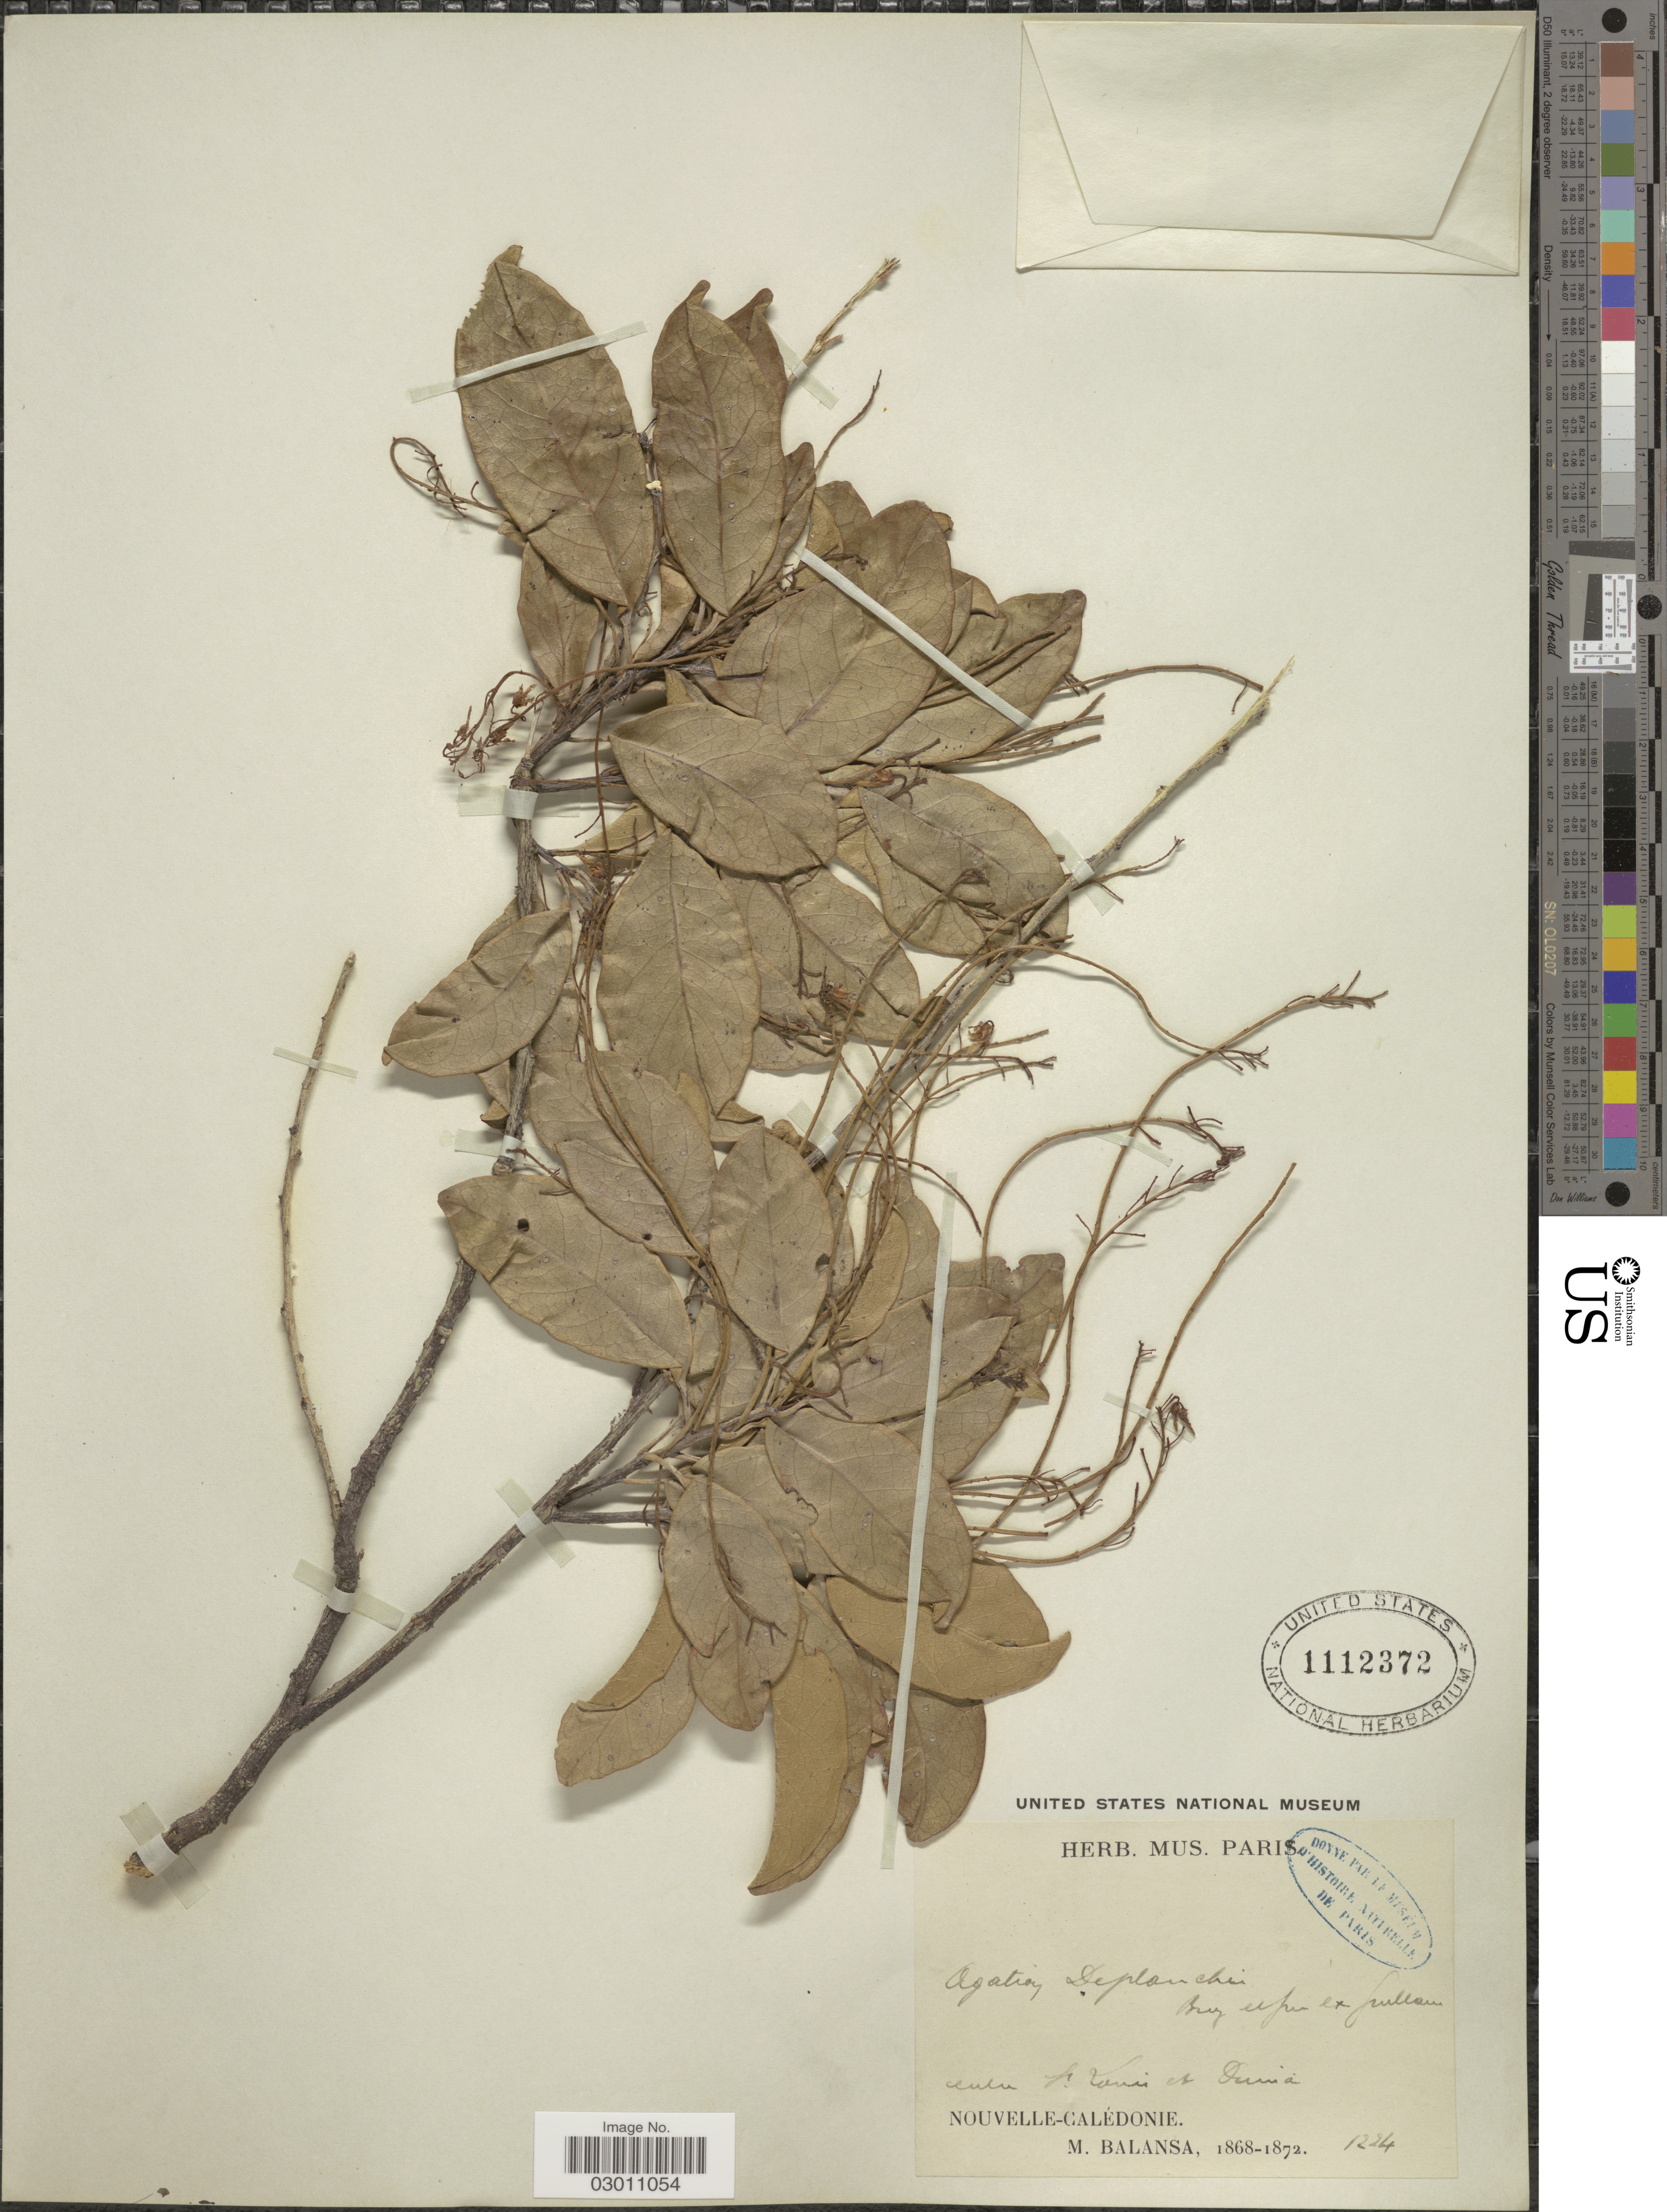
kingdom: Plantae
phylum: Tracheophyta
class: Magnoliopsida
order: Malpighiales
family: Violaceae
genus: Agatea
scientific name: Agatea longipedicellata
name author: (Baker f.) Guillaumin & Thorne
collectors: B. Balansa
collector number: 1224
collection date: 1868/1872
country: New Caledonia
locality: Entre St. Louis et Oumia. [interpreted] Nouvelle-Calédonie.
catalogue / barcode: US 1112372